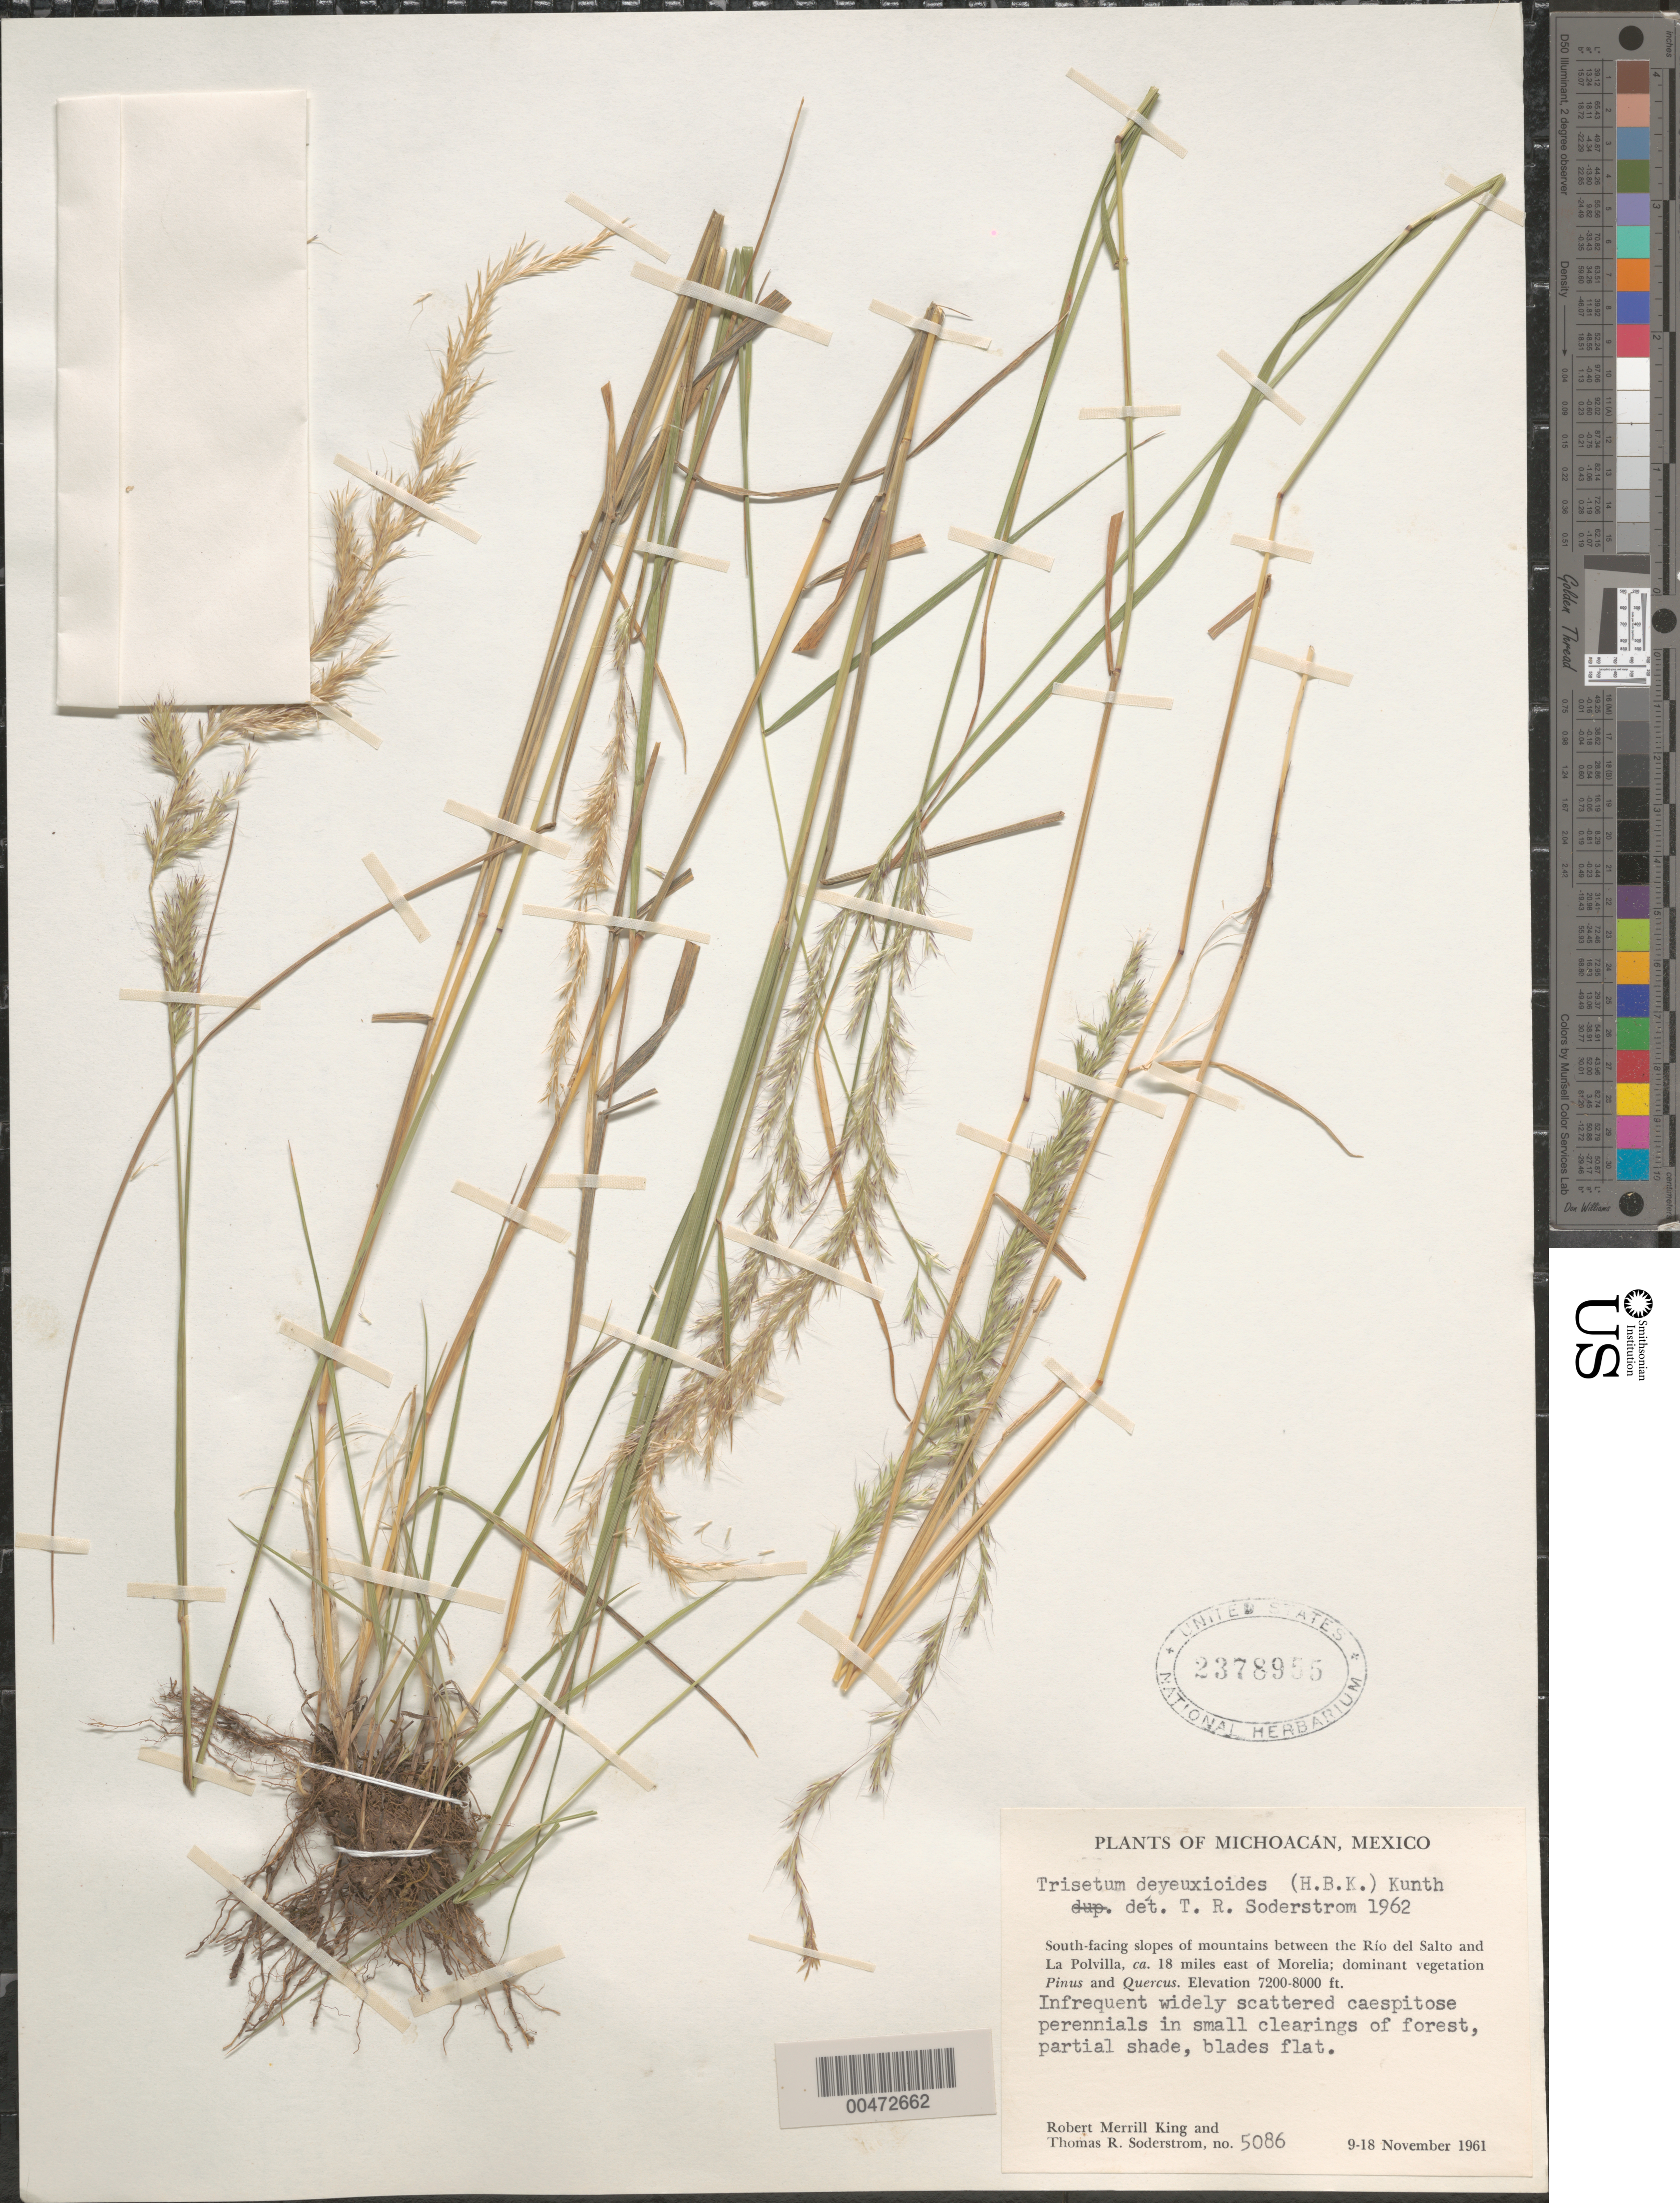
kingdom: Plantae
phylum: Tracheophyta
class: Liliopsida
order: Poales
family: Poaceae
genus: Trisetum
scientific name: Trisetum deyeuxioides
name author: (Kunth) Kunth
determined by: Soderstrom, T. R.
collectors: R. M. King & T. R. Soderstrom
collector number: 5086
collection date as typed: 9 Nov 1961 to 18 Nov 1961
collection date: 1961-11-09/1961-11-18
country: Mexico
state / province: Michoacán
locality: S-facing slopes of mts between the R¡o del Salto & La Polvilla, ca. 18 mi E of Morelia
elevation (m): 2195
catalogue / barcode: US 2378955